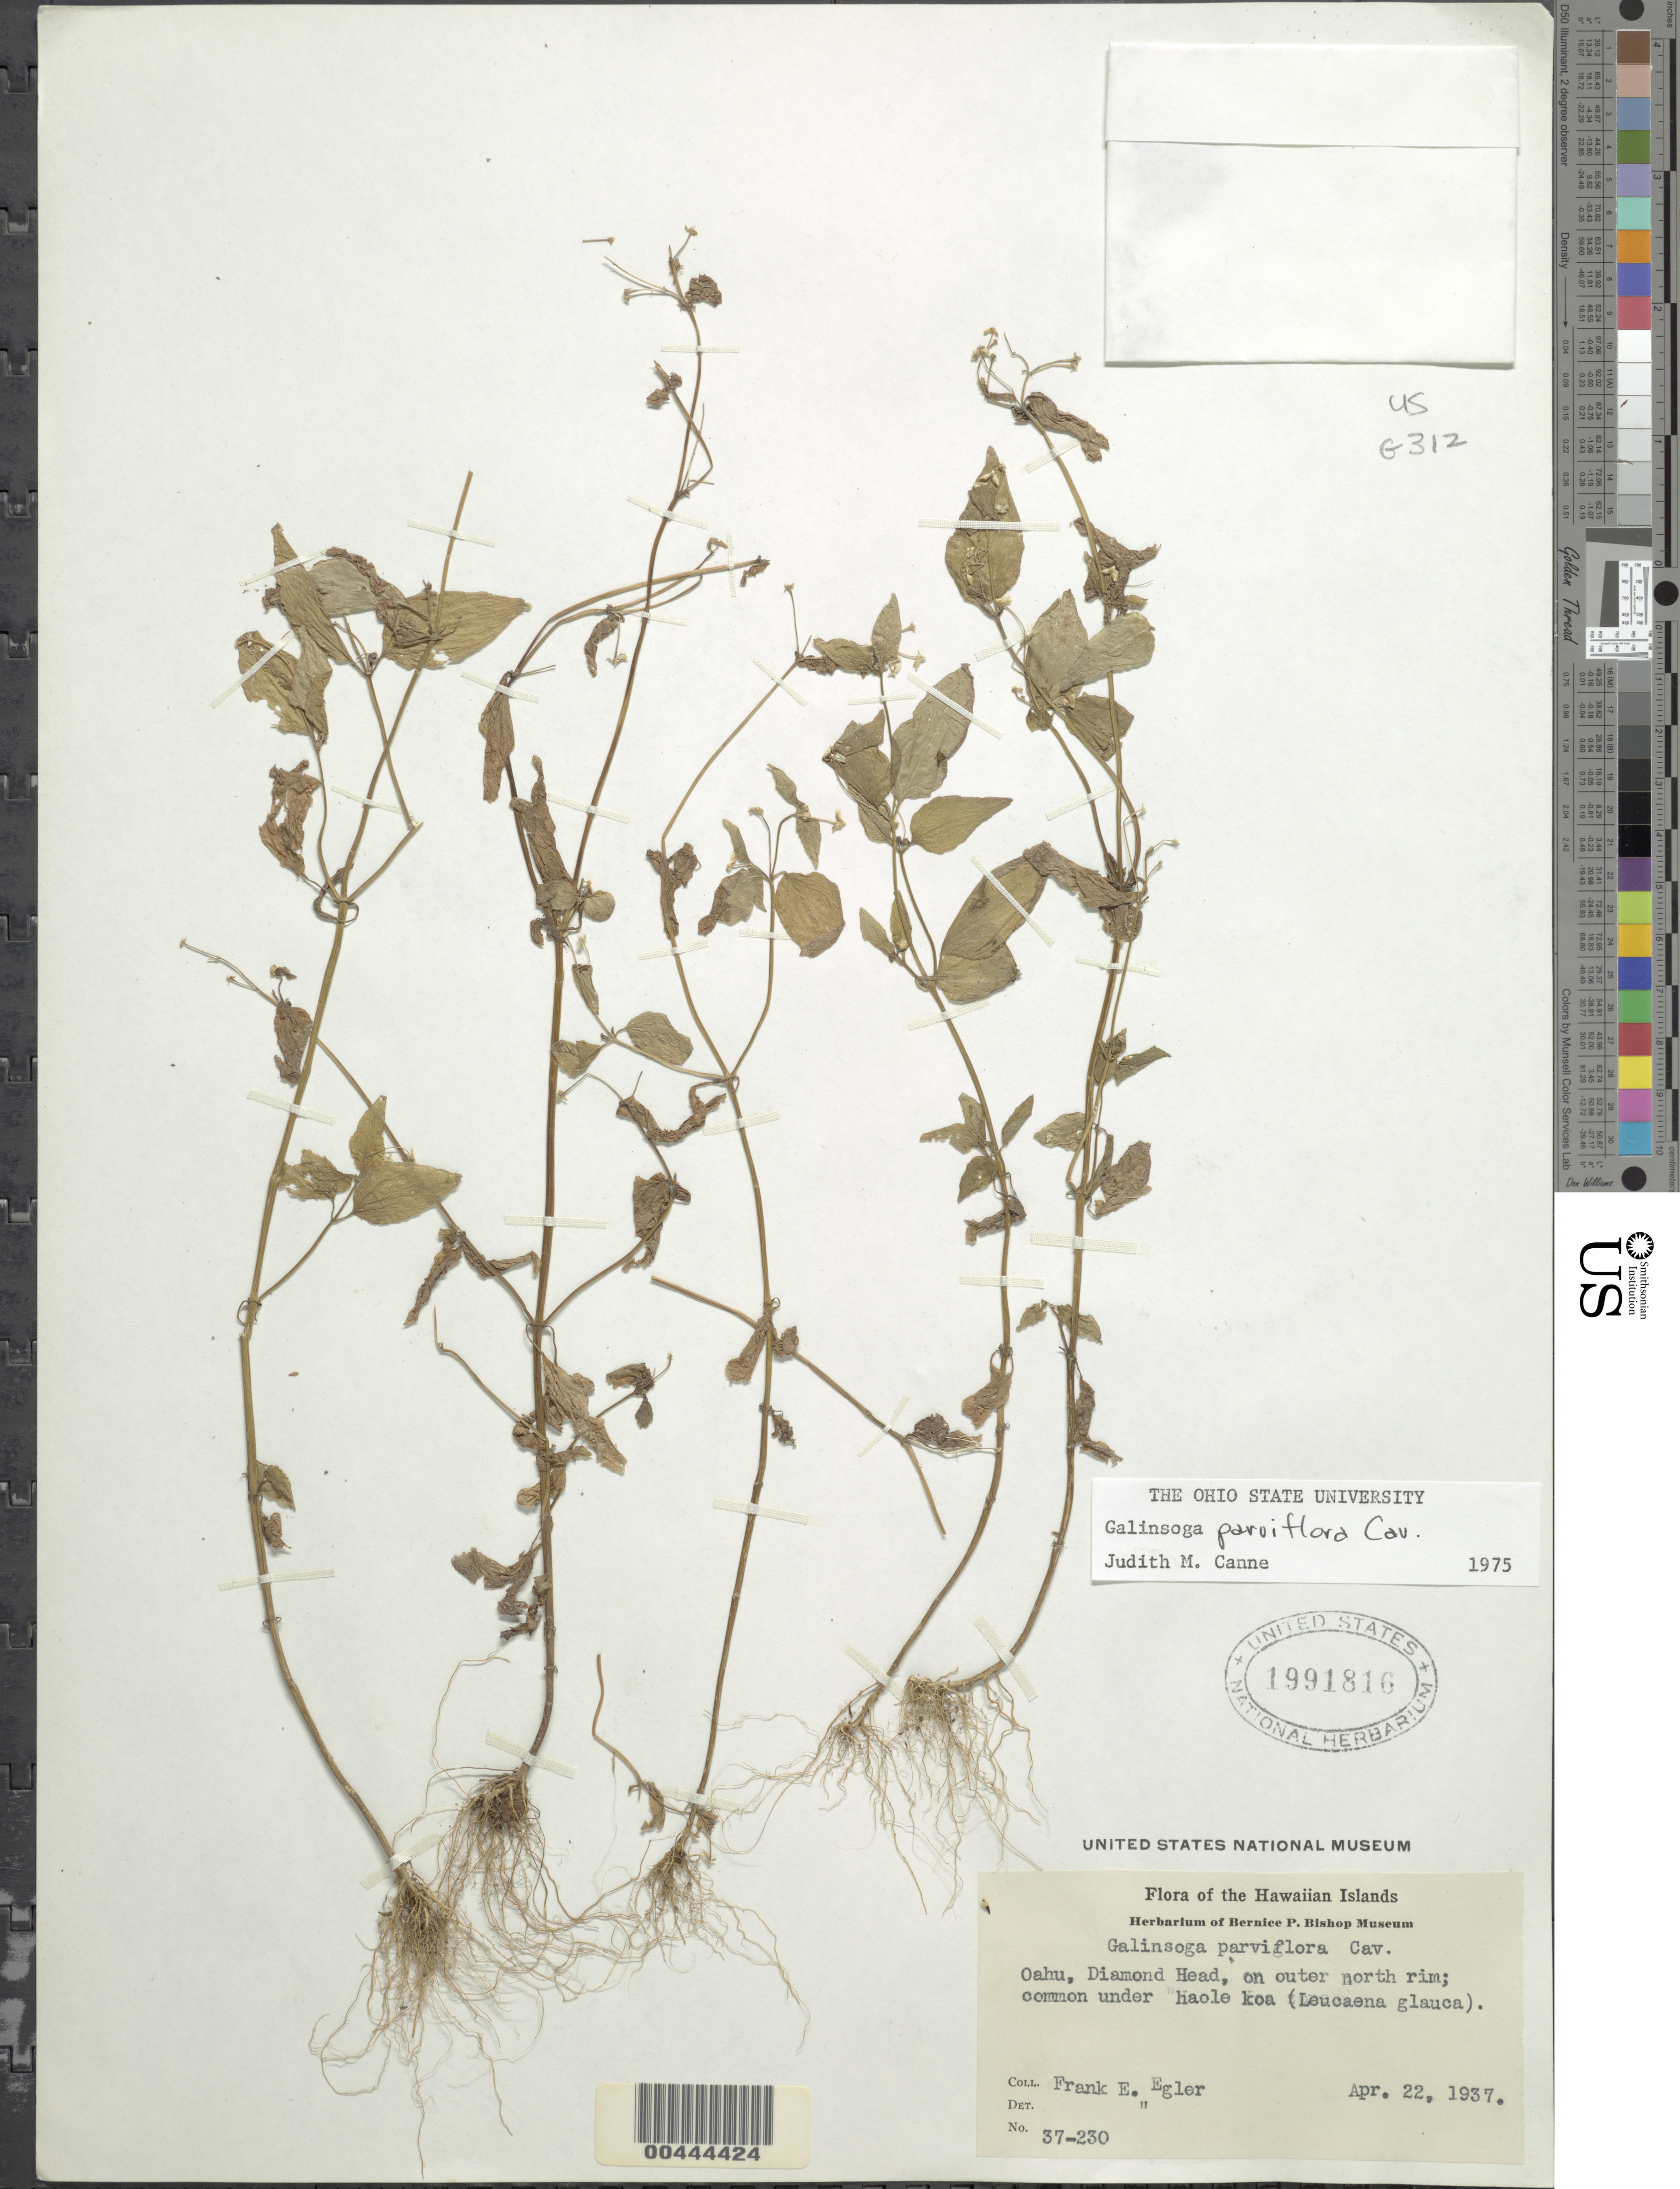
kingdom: Plantae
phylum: Tracheophyta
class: Magnoliopsida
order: Asterales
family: Asteraceae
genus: Galinsoga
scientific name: Galinsoga parviflora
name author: Cav.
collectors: F. Egler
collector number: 37-230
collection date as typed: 22 Apr 1937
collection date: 1937-04-22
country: United States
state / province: Hawaii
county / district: Honolulu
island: Oahu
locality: Diamond Head, on outer north rim.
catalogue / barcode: US 1991816